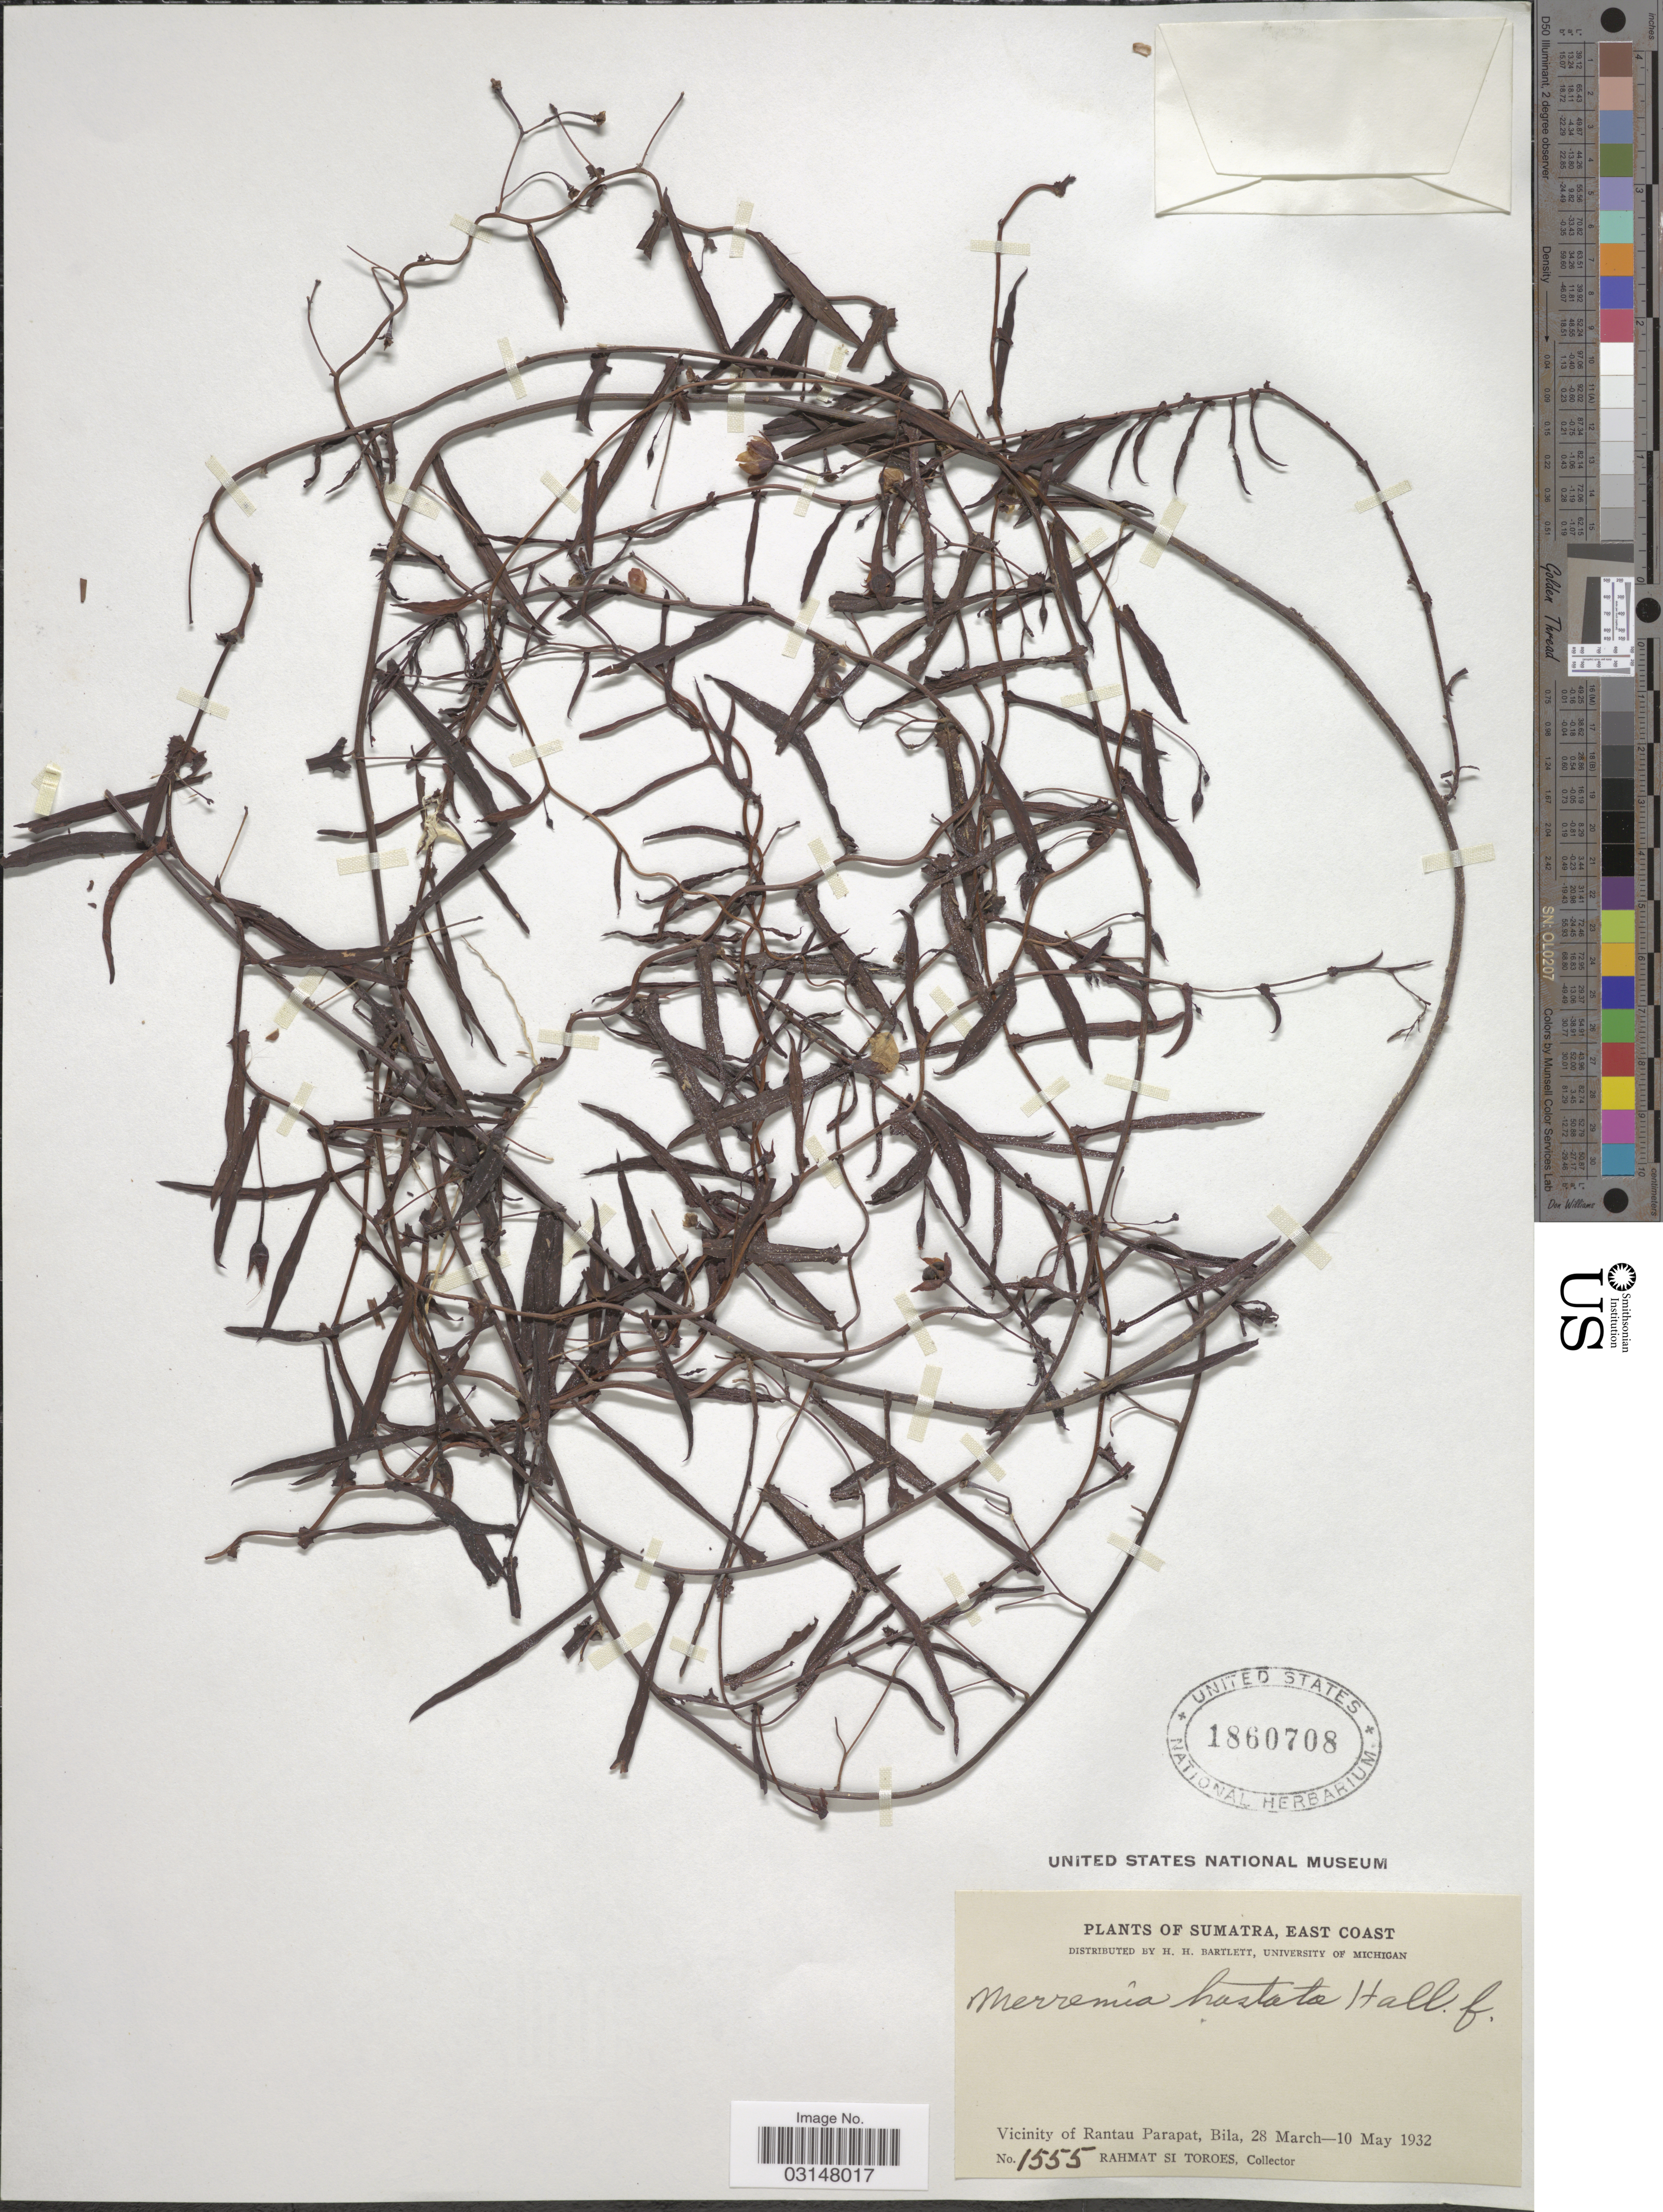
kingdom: Plantae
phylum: Tracheophyta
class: Magnoliopsida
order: Solanales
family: Convolvulaceae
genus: Xenostegia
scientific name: Xenostegia tridentata subsp. hastata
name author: (Ooststr.) Parmar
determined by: Wagner, W. L., (BOT), Smithsonian Institution - National Museum of Natural History (UNITED STATES)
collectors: Rahmat Si Boeea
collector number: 1555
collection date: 1932-03-28/1932-05-10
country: Indonesia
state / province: Sumatra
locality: East Coast. Vicinity of Rantau Parapat, Bila.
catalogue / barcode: US 1860708